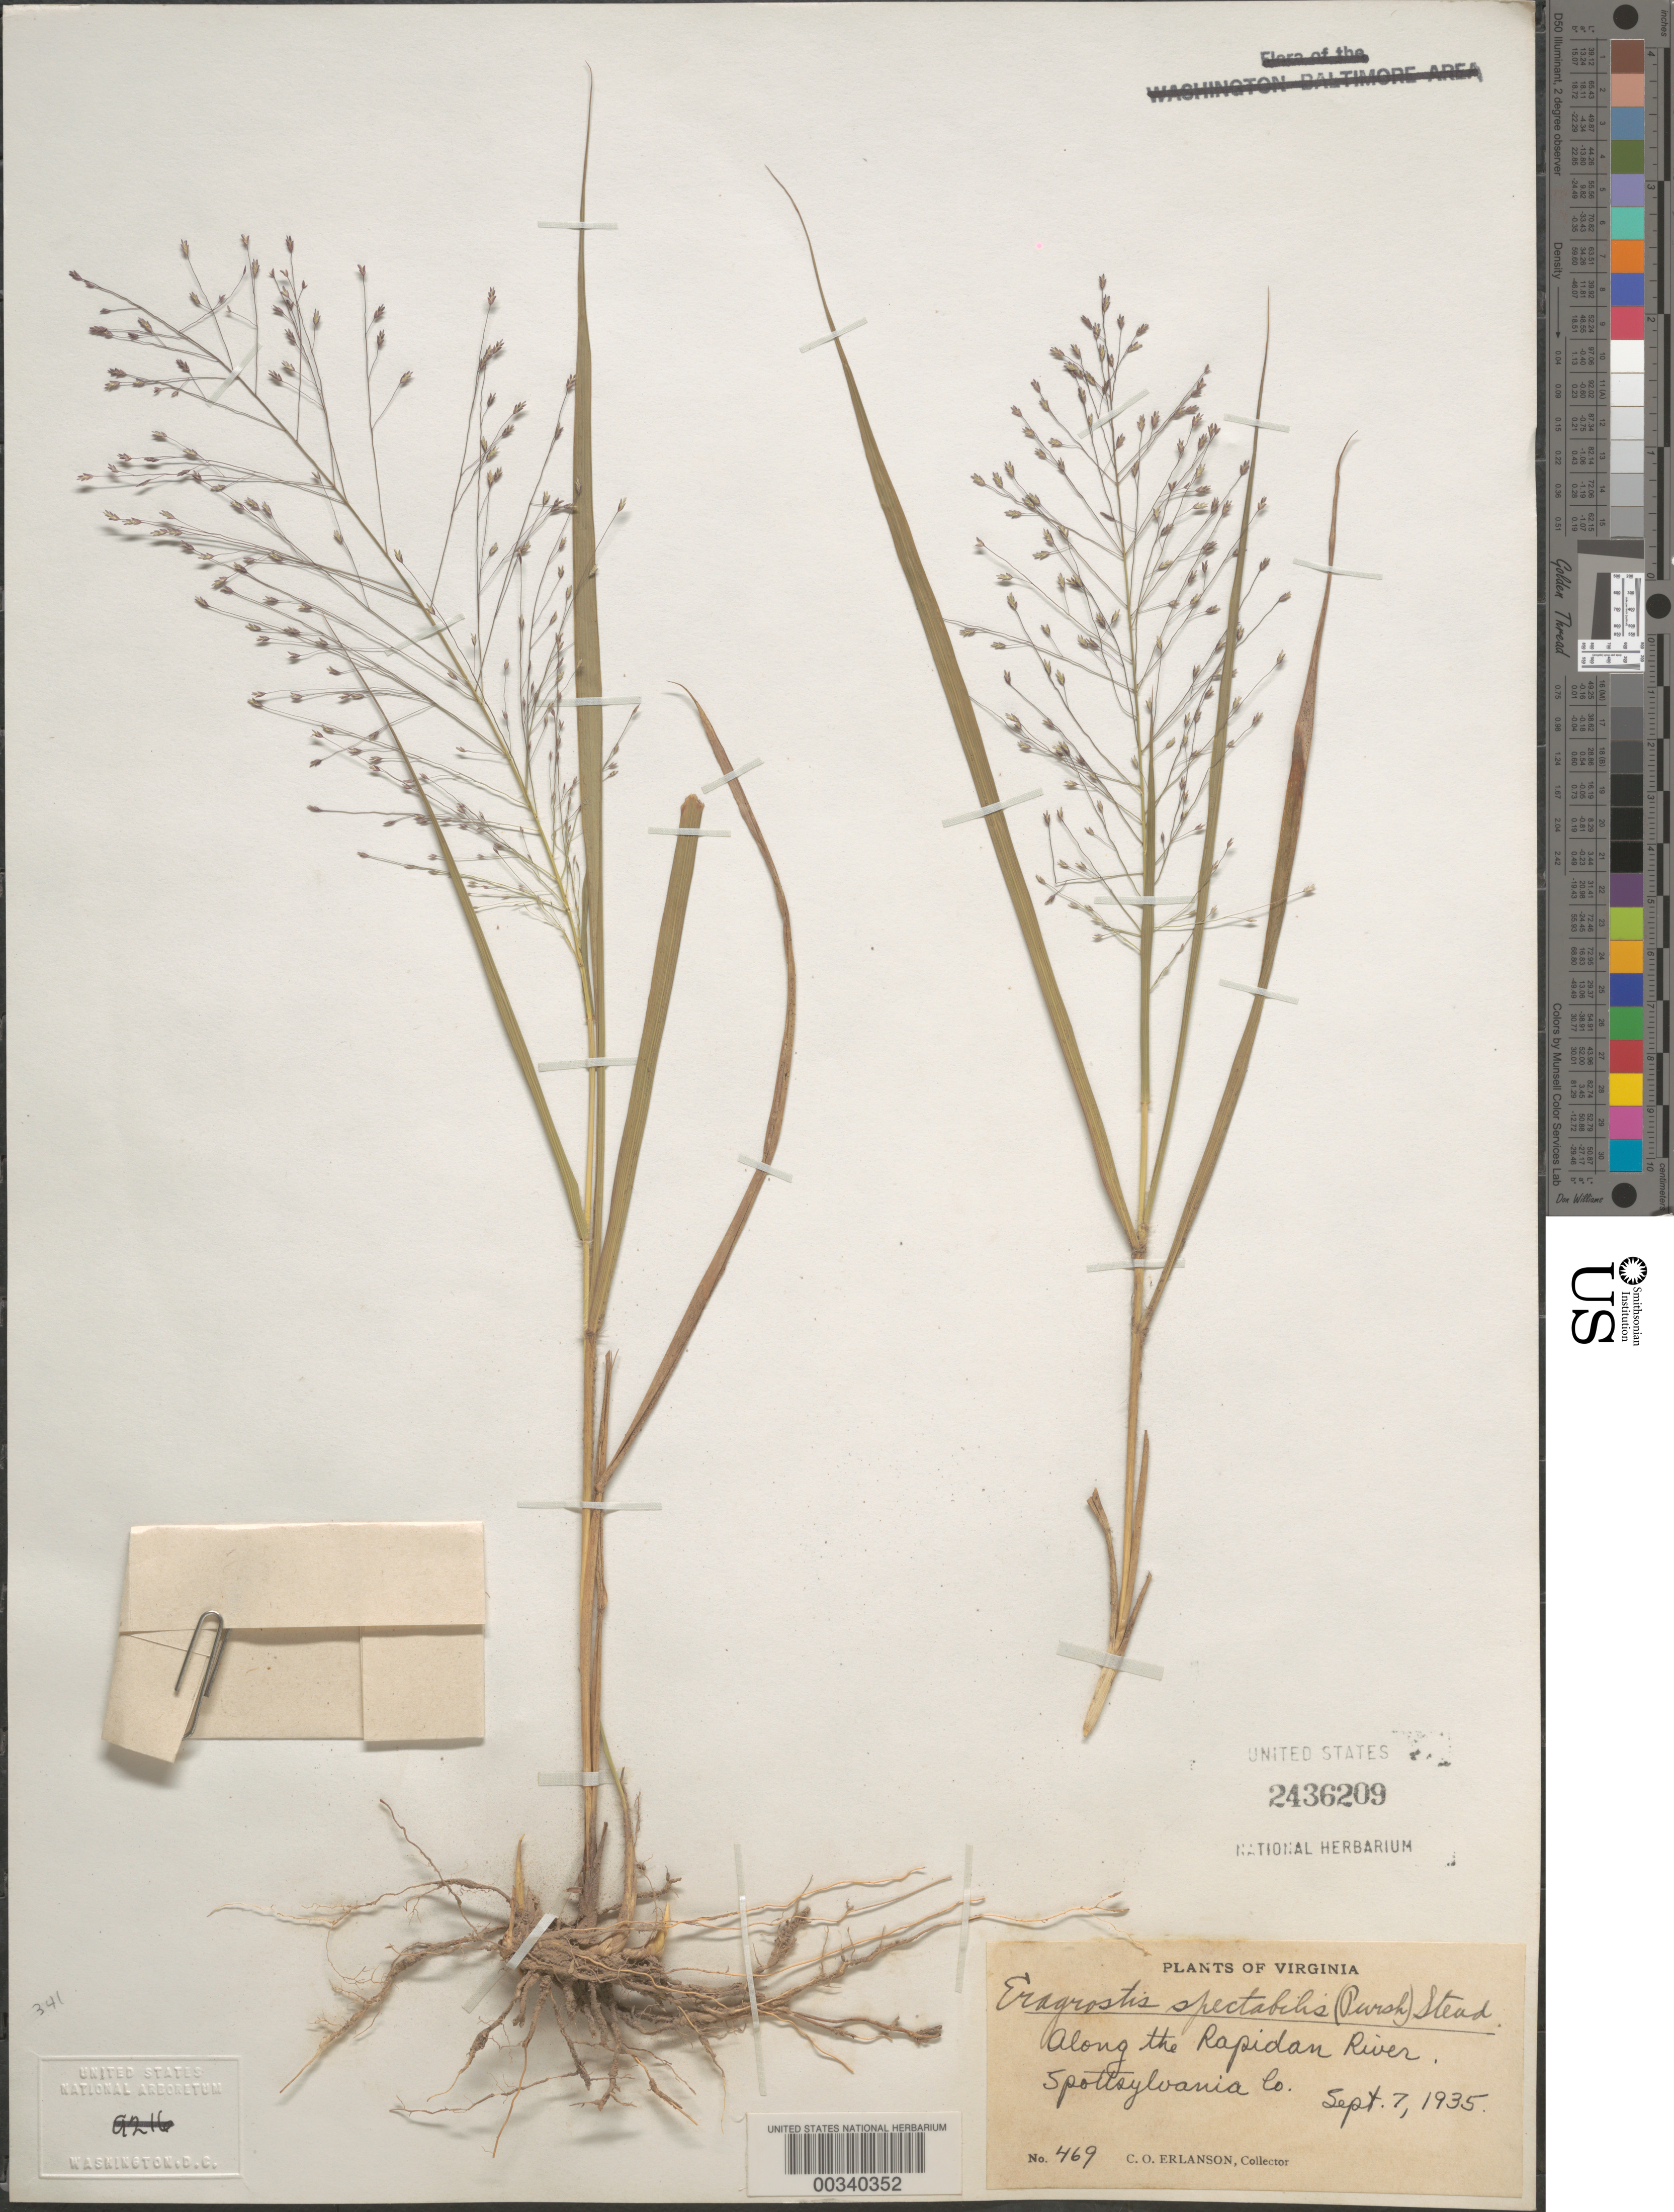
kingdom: Plantae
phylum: Tracheophyta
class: Liliopsida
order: Poales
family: Poaceae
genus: Eragrostis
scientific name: Eragrostis spectabilis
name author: (Pursh) Steud.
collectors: C. O. Erlanson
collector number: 469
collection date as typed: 07 Sep 1935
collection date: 1935-09-07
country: United States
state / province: Virginia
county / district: Spotsylvania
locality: Along the rapidan river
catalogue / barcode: US 2436209